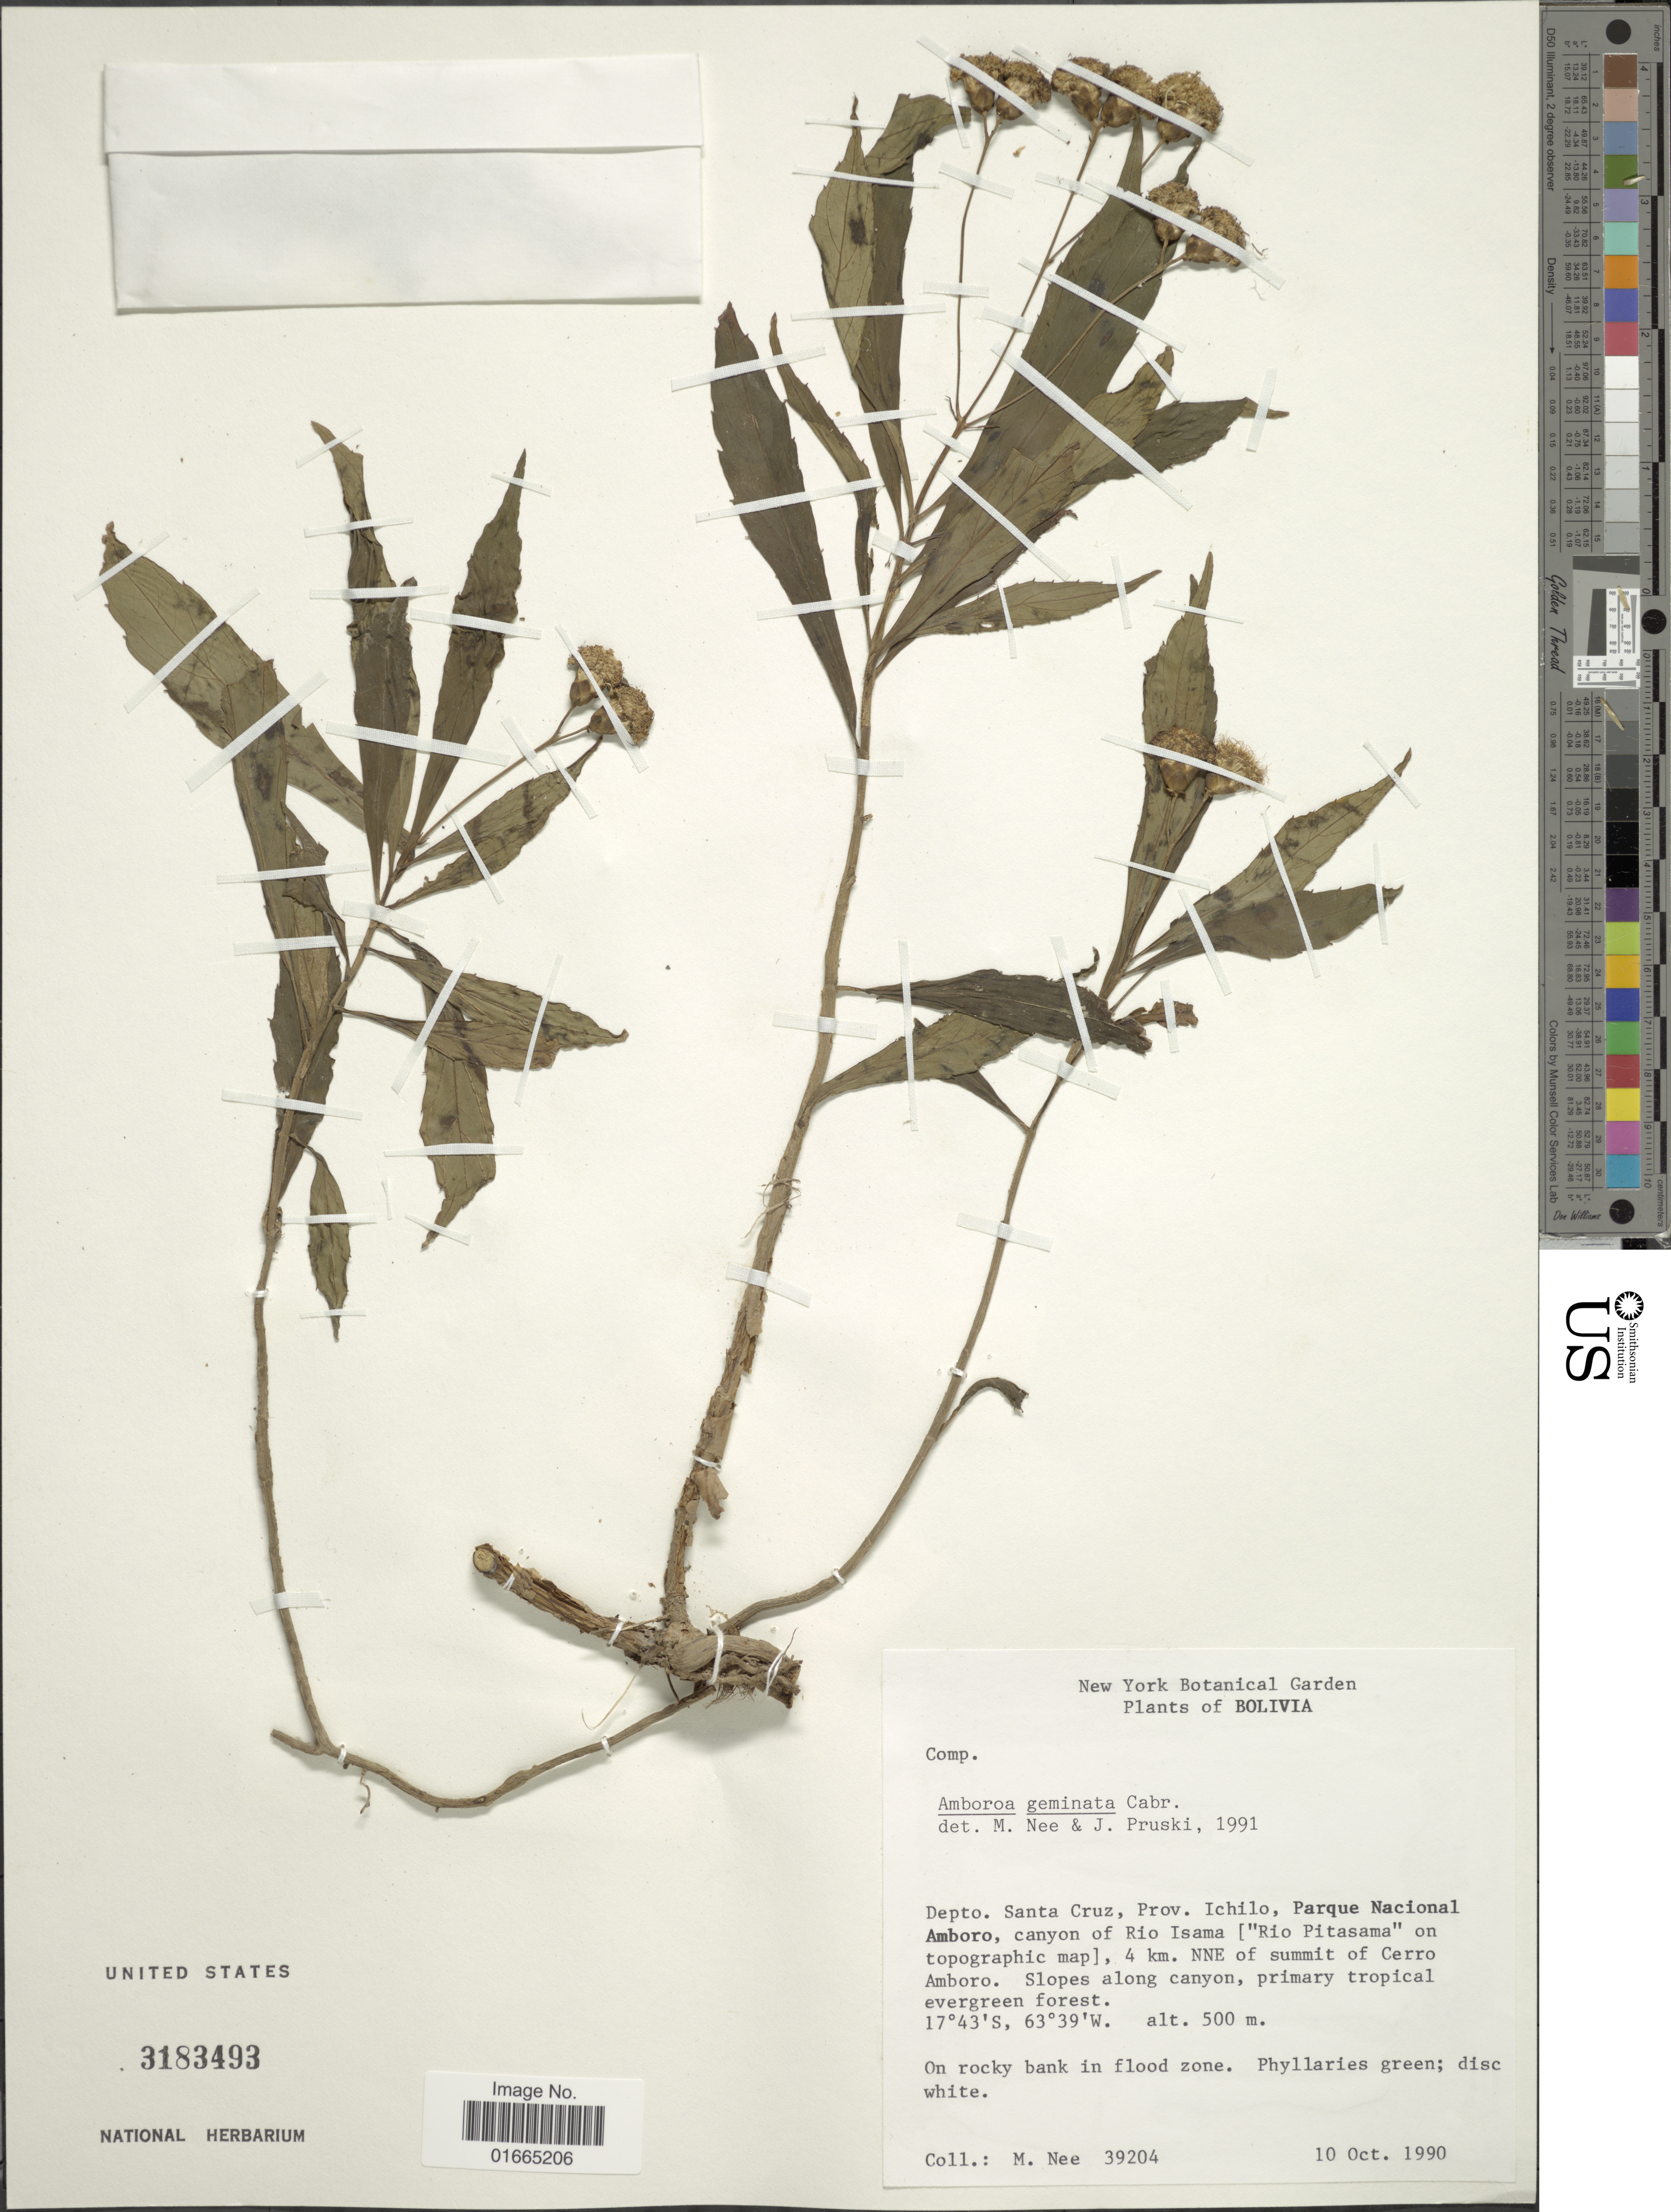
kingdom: Plantae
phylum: Tracheophyta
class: Magnoliopsida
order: Asterales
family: Asteraceae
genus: Amboroa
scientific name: Amboroa geminata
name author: Cabrera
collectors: M. Nee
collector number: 39204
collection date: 1990-10-10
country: Bolivia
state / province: Santa Cruz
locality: Depto. Santa Cruz, Prov. Ichiloo, Parque Nacinal Amboro, canyon of Rio Isama ["Rio Pitasama" on topographic map], 4 km. NNE of summit of Cerro Amboro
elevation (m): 500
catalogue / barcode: US 3183493